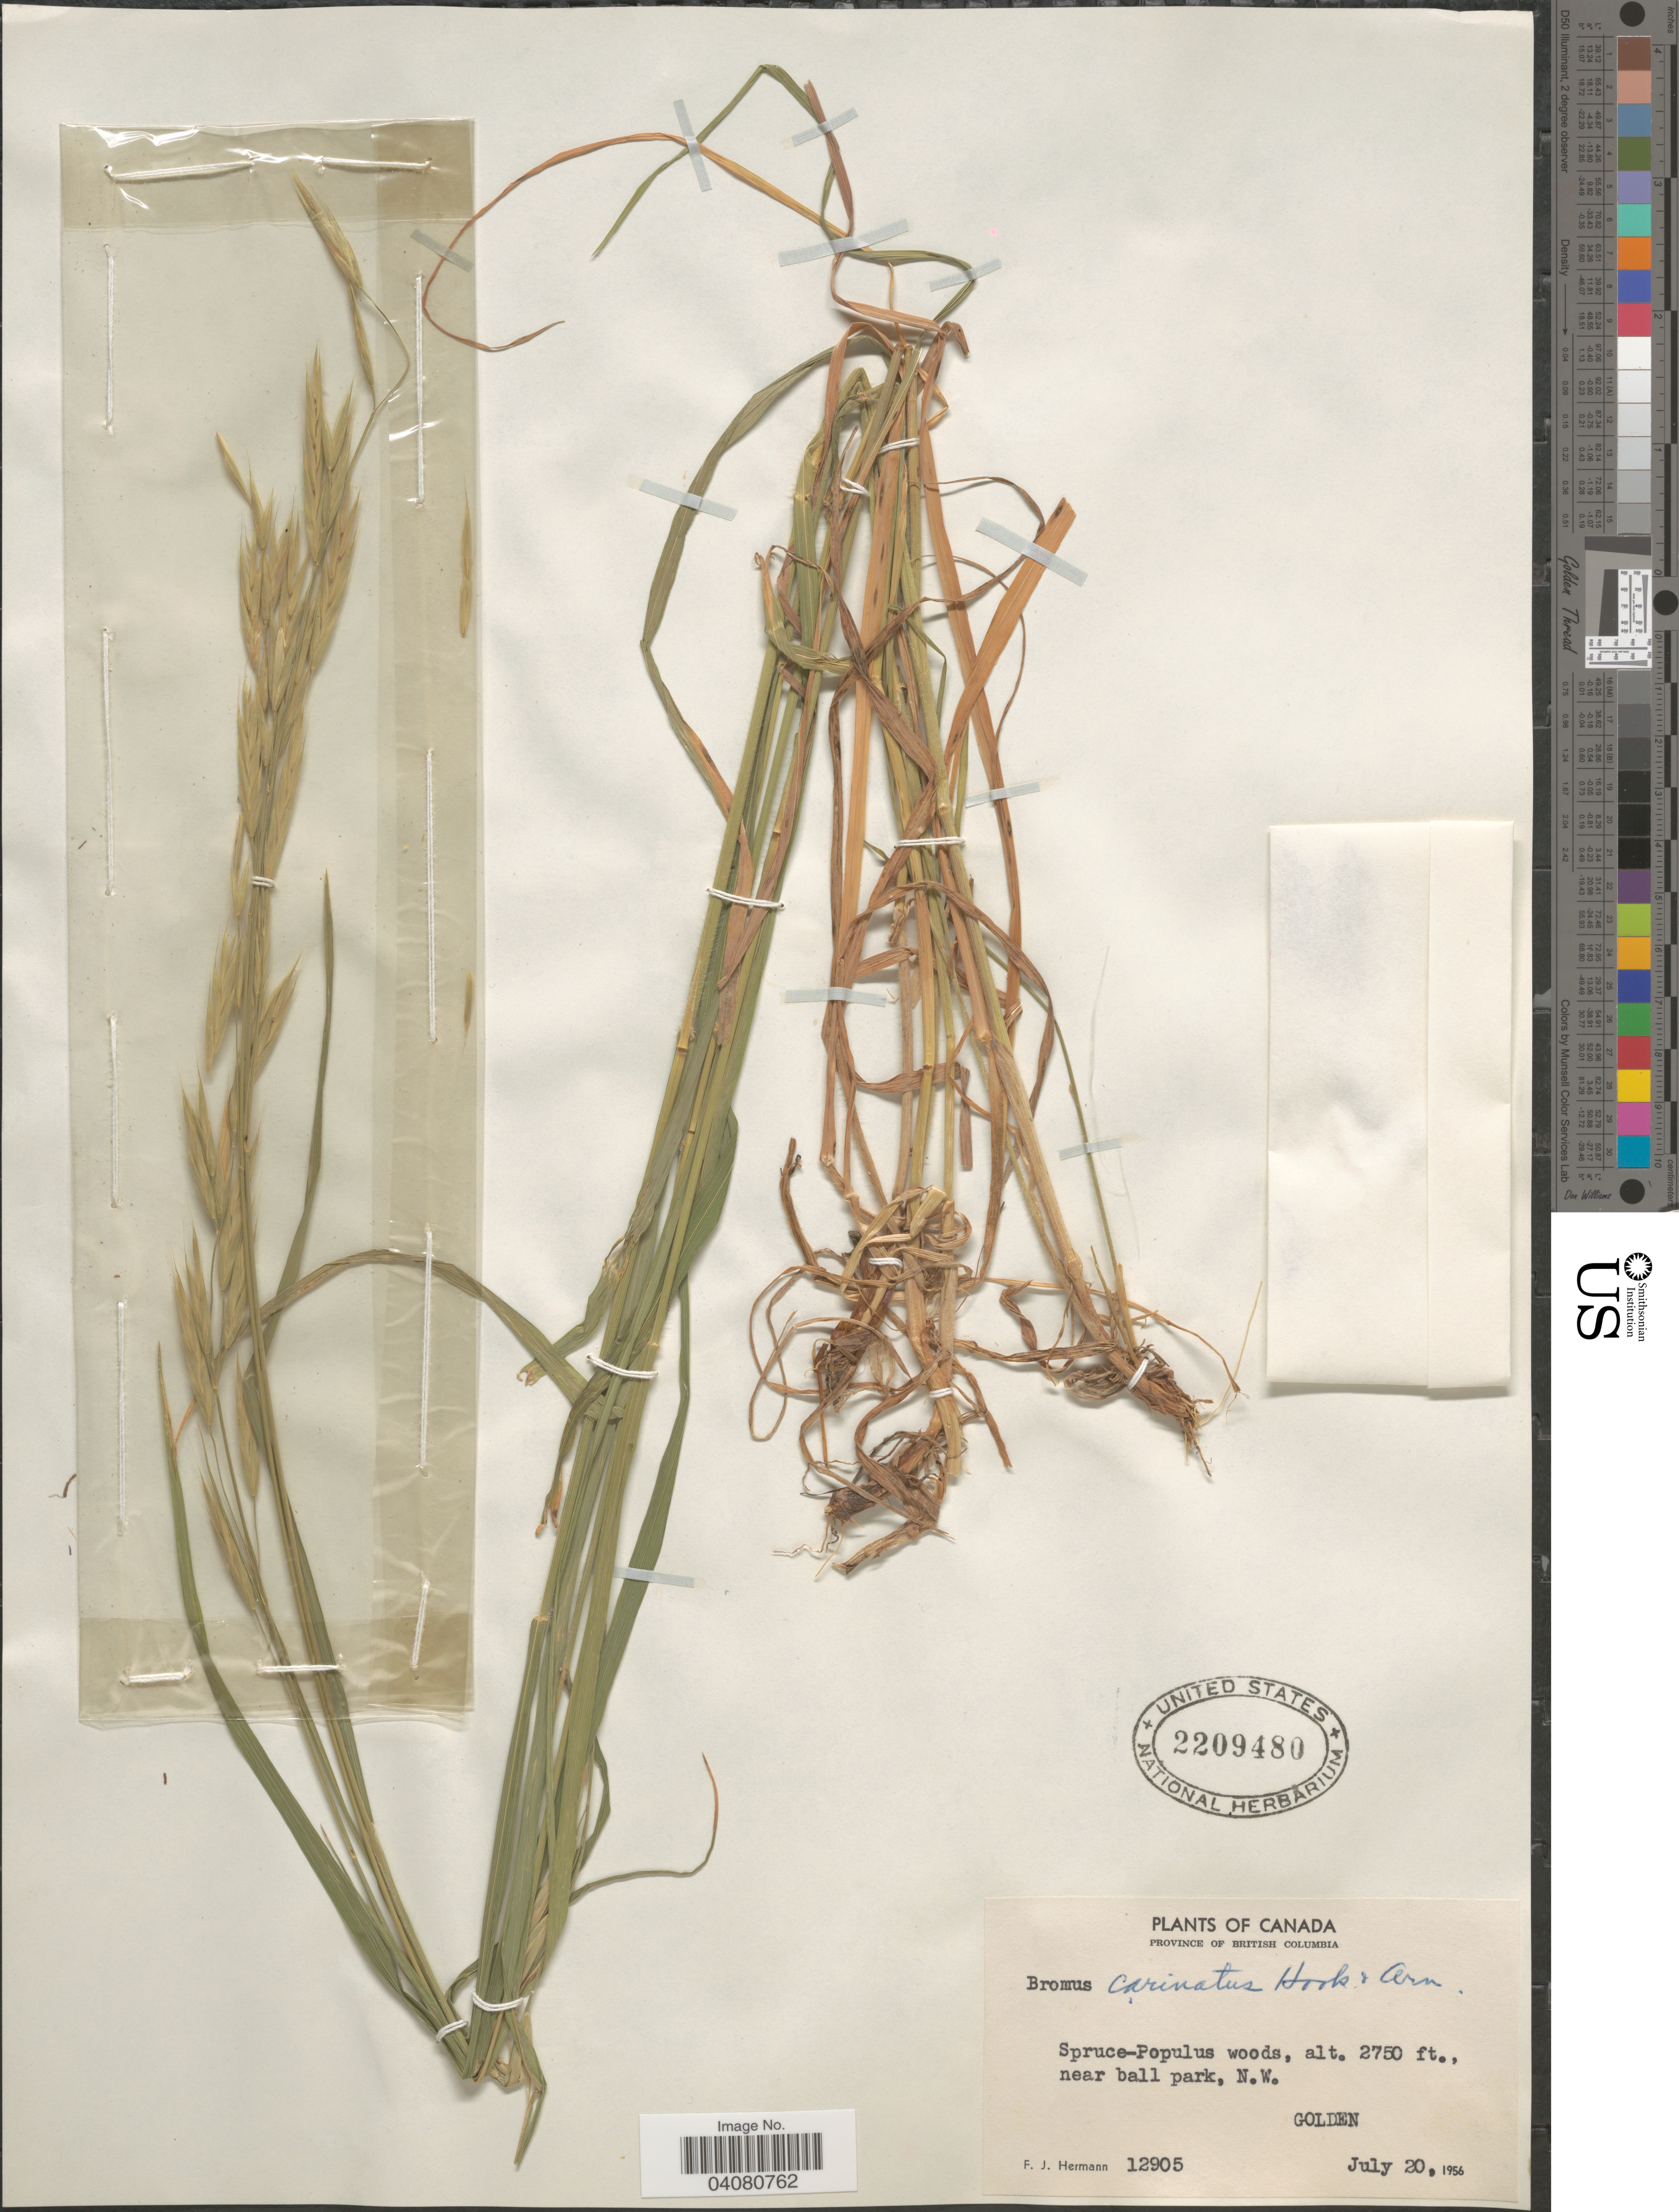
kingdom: Plantae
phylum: Tracheophyta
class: Liliopsida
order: Poales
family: Poaceae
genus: Bromus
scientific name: Bromus carinatus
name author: Hook. & Arn.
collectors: F. J. Hermann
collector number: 12905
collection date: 1956-07-20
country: Canada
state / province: British Columbia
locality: Near ball park, N.W. Golden.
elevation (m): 838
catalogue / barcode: US 2209480